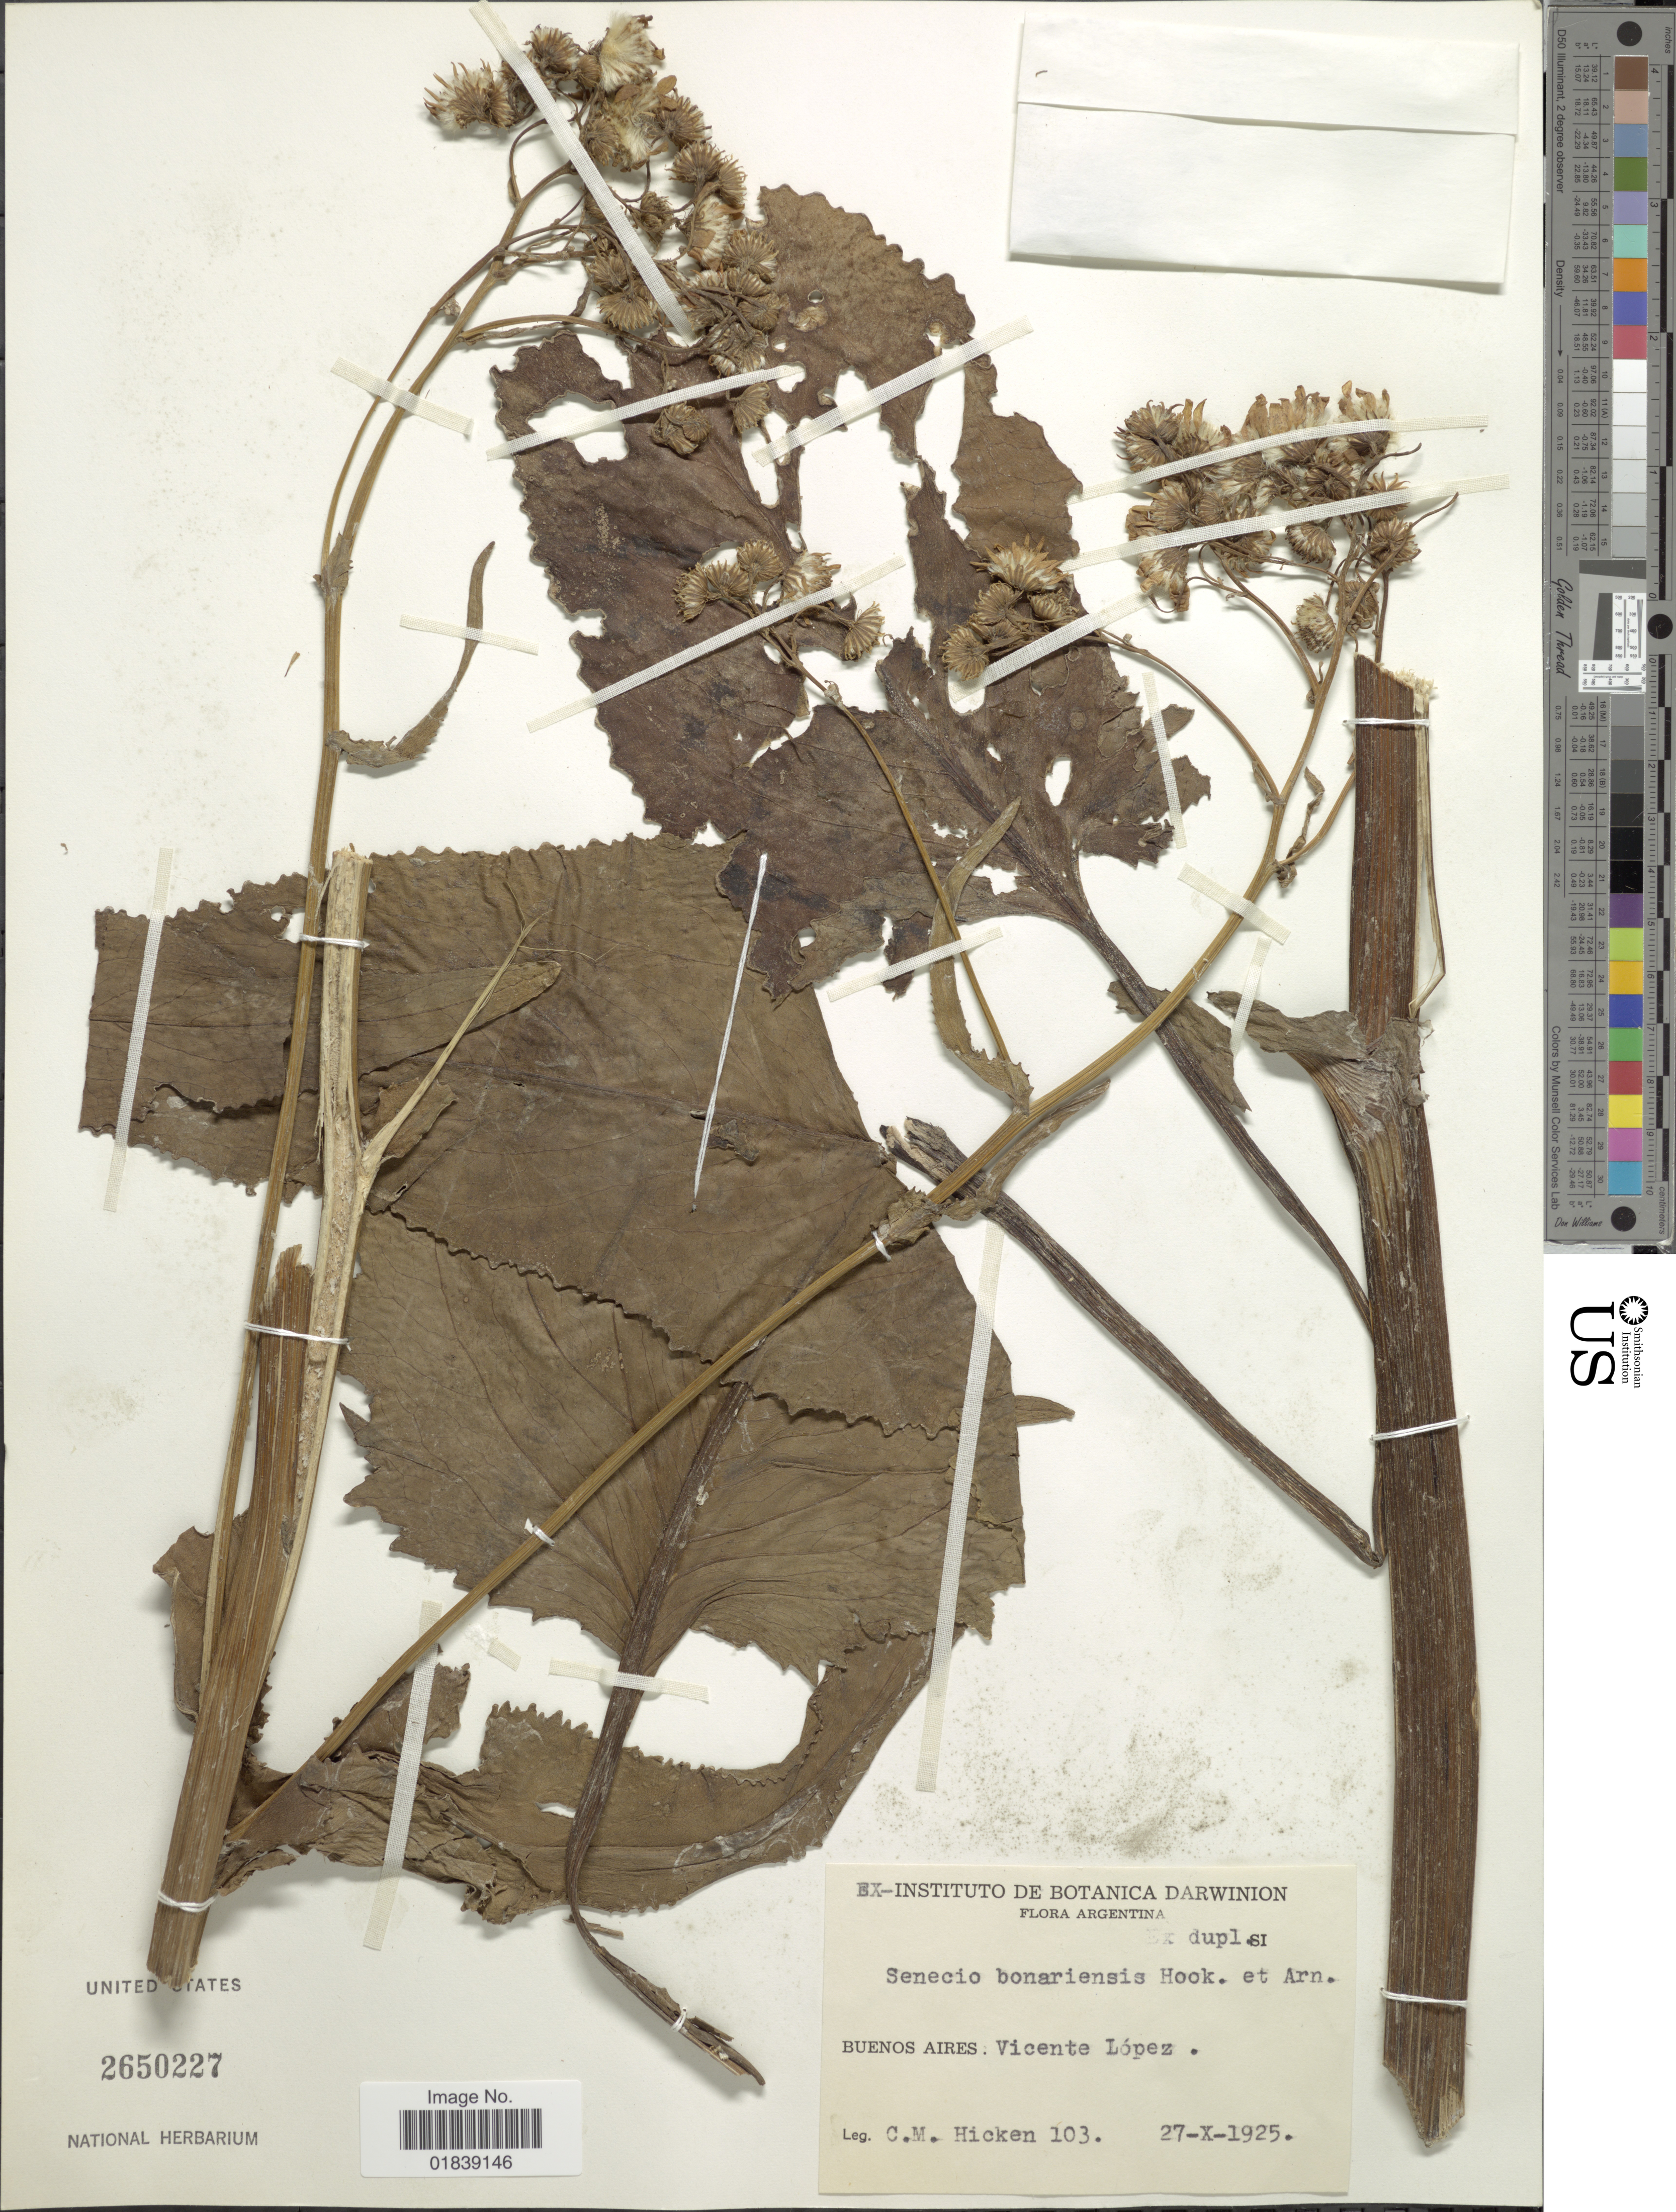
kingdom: Plantae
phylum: Tracheophyta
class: Magnoliopsida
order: Asterales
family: Asteraceae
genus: Senecio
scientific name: Senecio bonariensis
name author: Hook. & Arn.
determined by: Salomon, Luciana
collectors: C. M. Hicken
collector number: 103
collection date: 1925-10-27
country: Argentina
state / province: Buenos Aires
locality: Vicente Lopez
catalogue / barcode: US 2650227